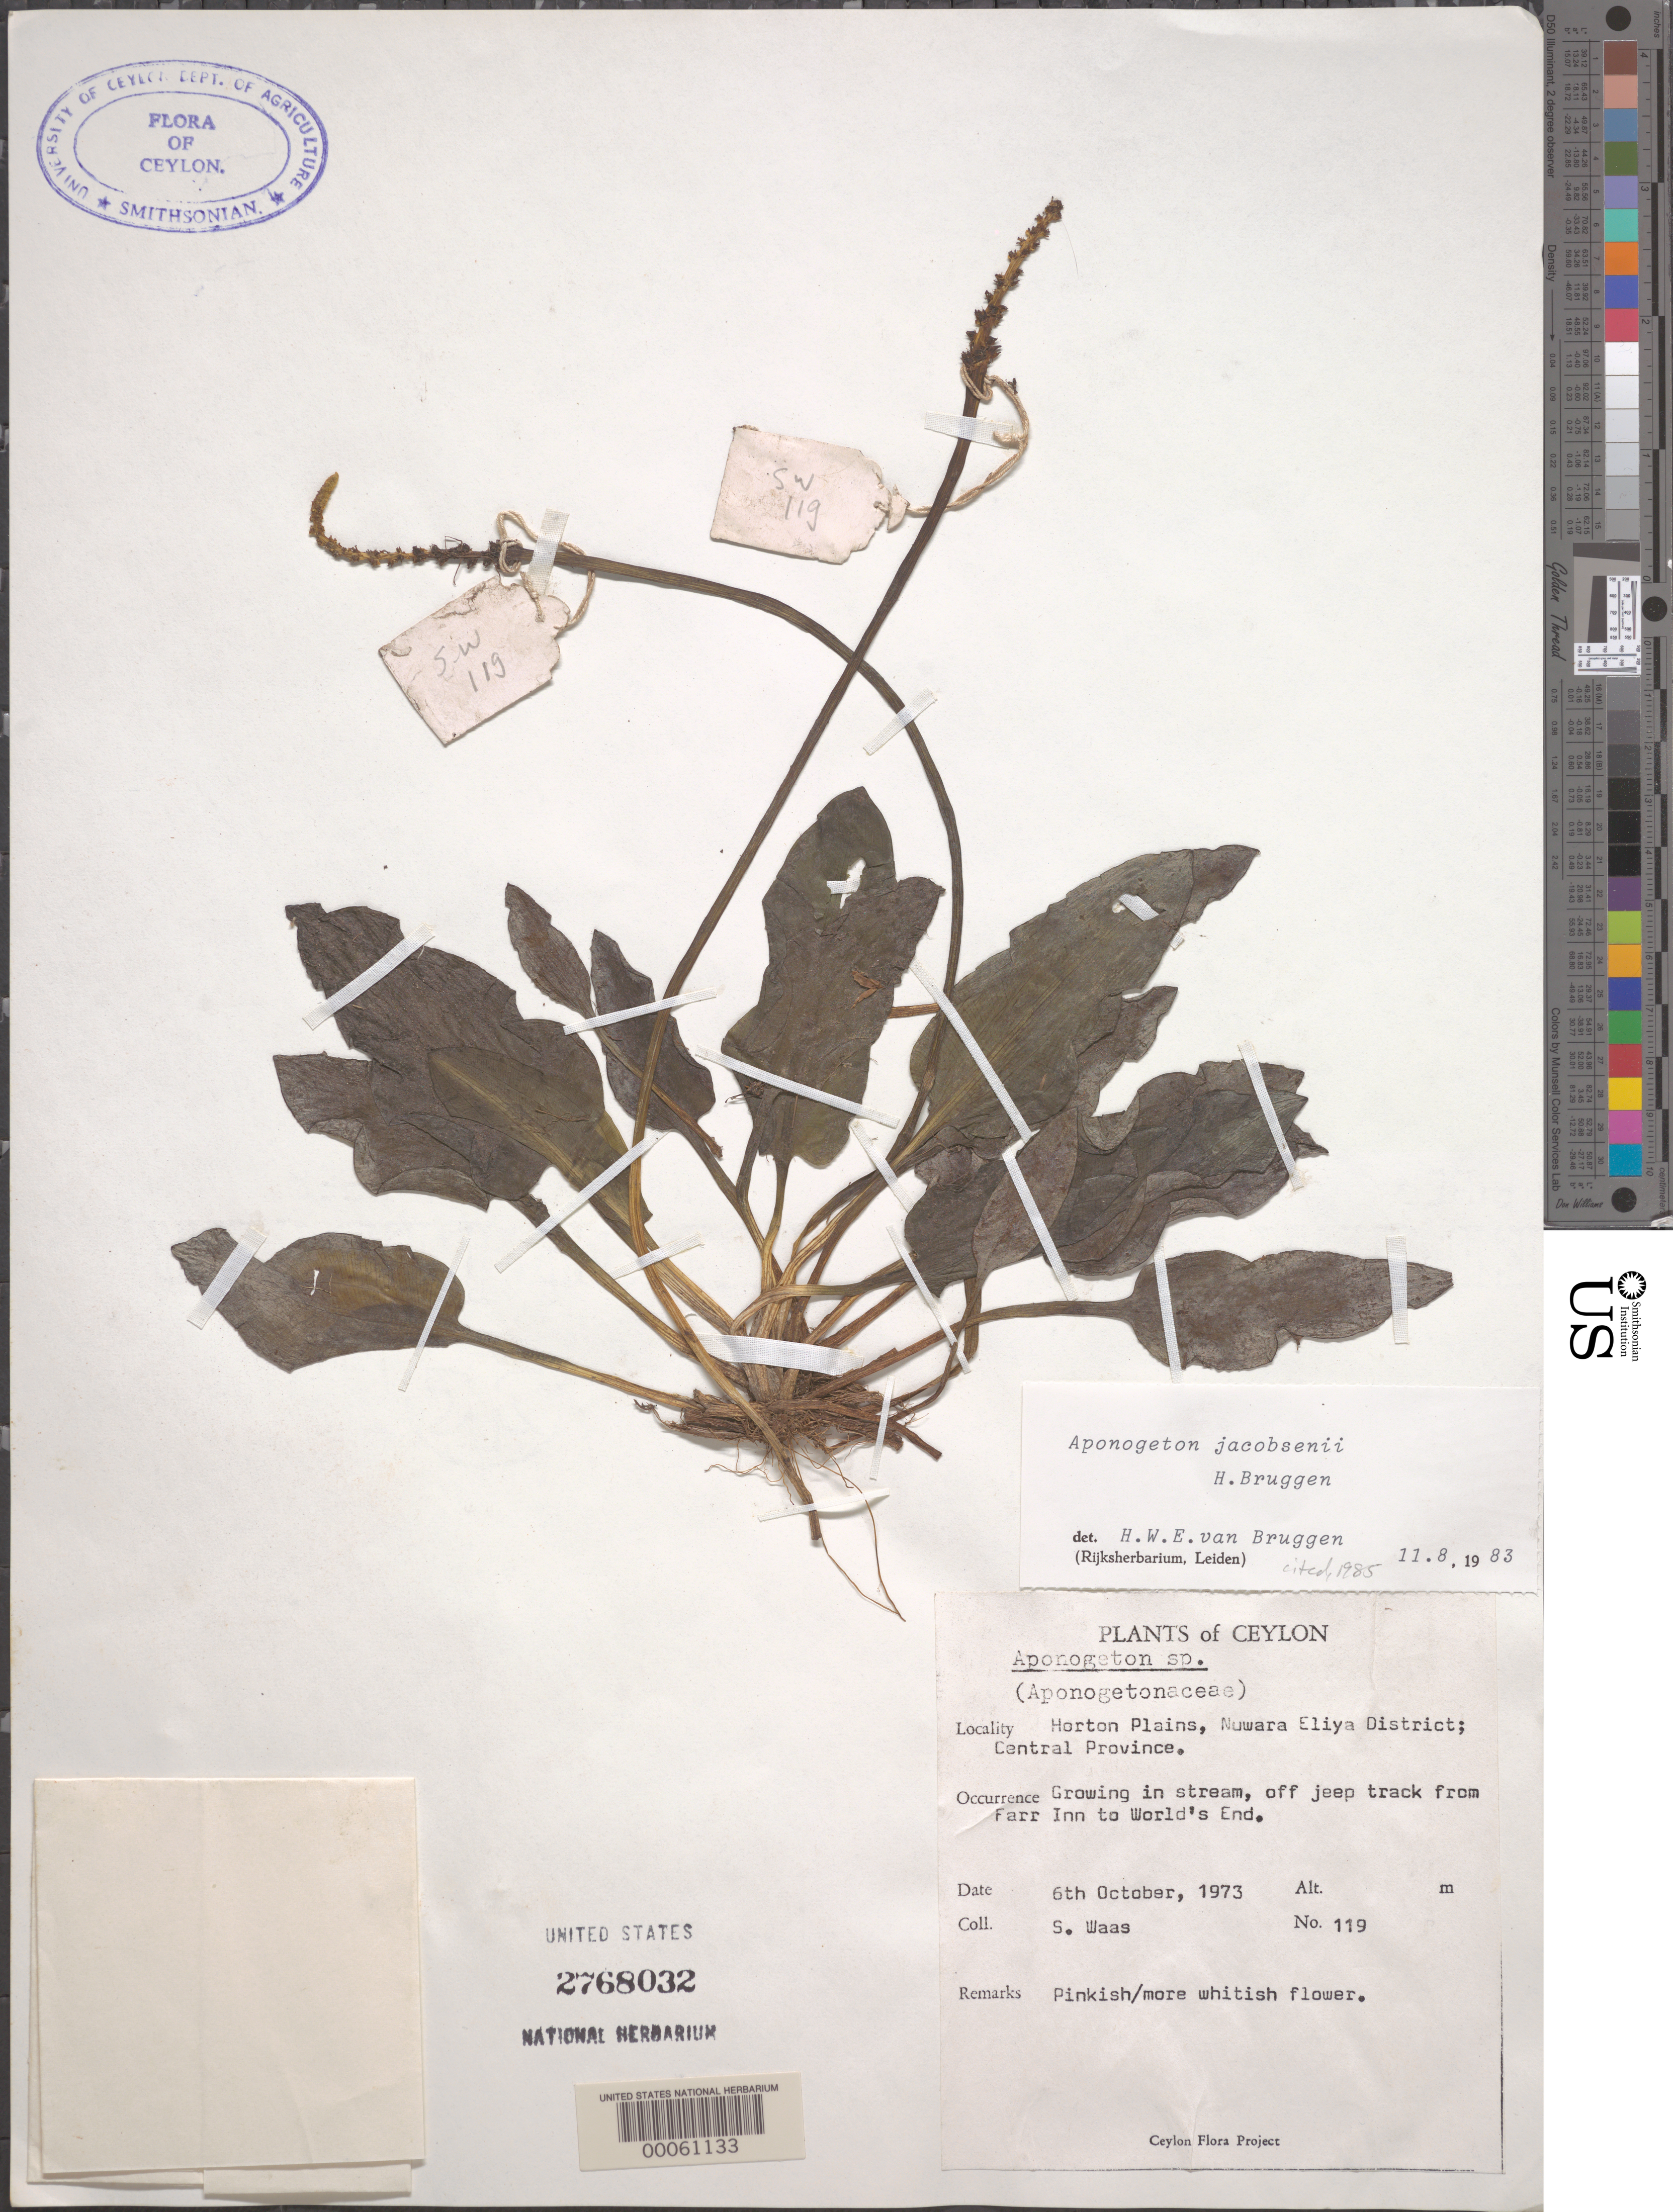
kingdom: Plantae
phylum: Tracheophyta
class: Liliopsida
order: Alismatales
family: Aponogetonaceae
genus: Aponogeton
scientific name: Aponogeton jacobsenii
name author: van Bruggen in de Wit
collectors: S. Wass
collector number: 119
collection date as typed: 06 Oct 1973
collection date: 1973-10-06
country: Sri Lanka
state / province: Central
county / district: Nuwara Eliya Dist.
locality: Horton plains, growing in stream, off jeep track from farr inn to world's end.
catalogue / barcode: US 2760032